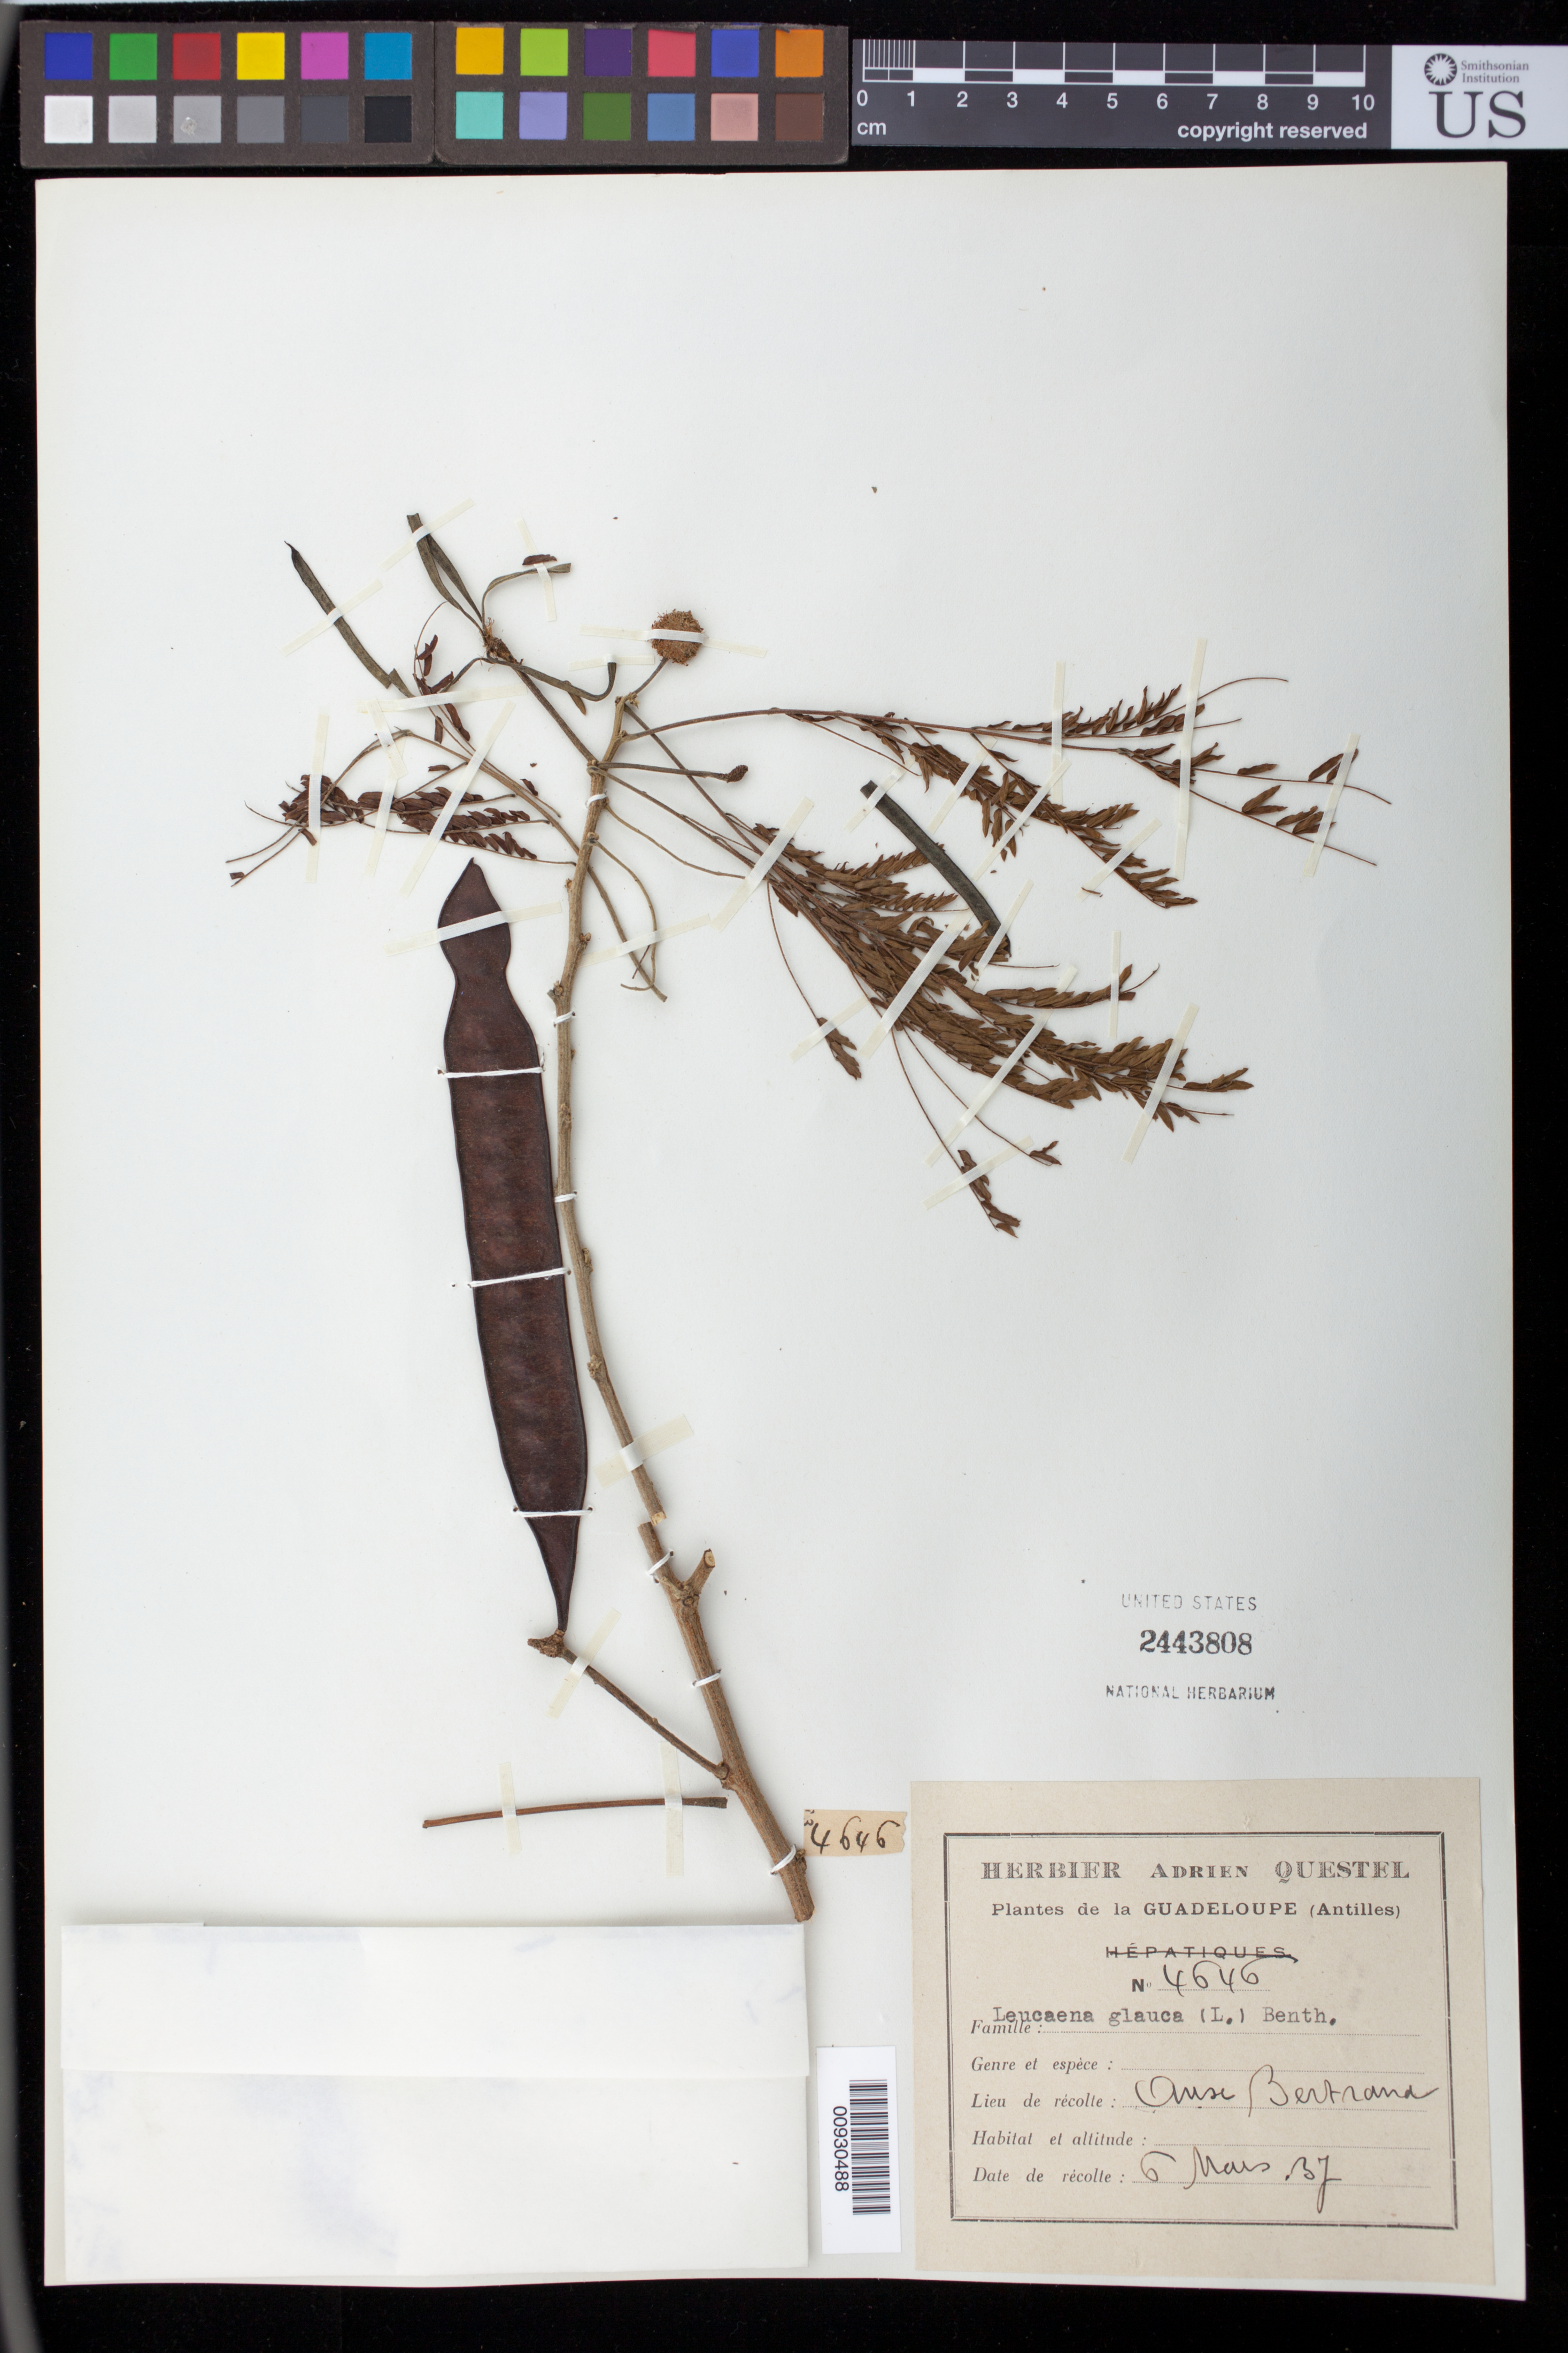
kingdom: Plantae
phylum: Tracheophyta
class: Magnoliopsida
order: Fabales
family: Fabaceae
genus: Leucaena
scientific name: Leucaena leucocephala subsp. leucocephala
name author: (Lam.) de Wit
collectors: A. Questel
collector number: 4646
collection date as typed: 06 Mar 1937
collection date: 1937-03-06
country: Guadeloupe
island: Grande Terre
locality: Bertrand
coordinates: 0 N, 0 E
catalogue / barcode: US 2443808